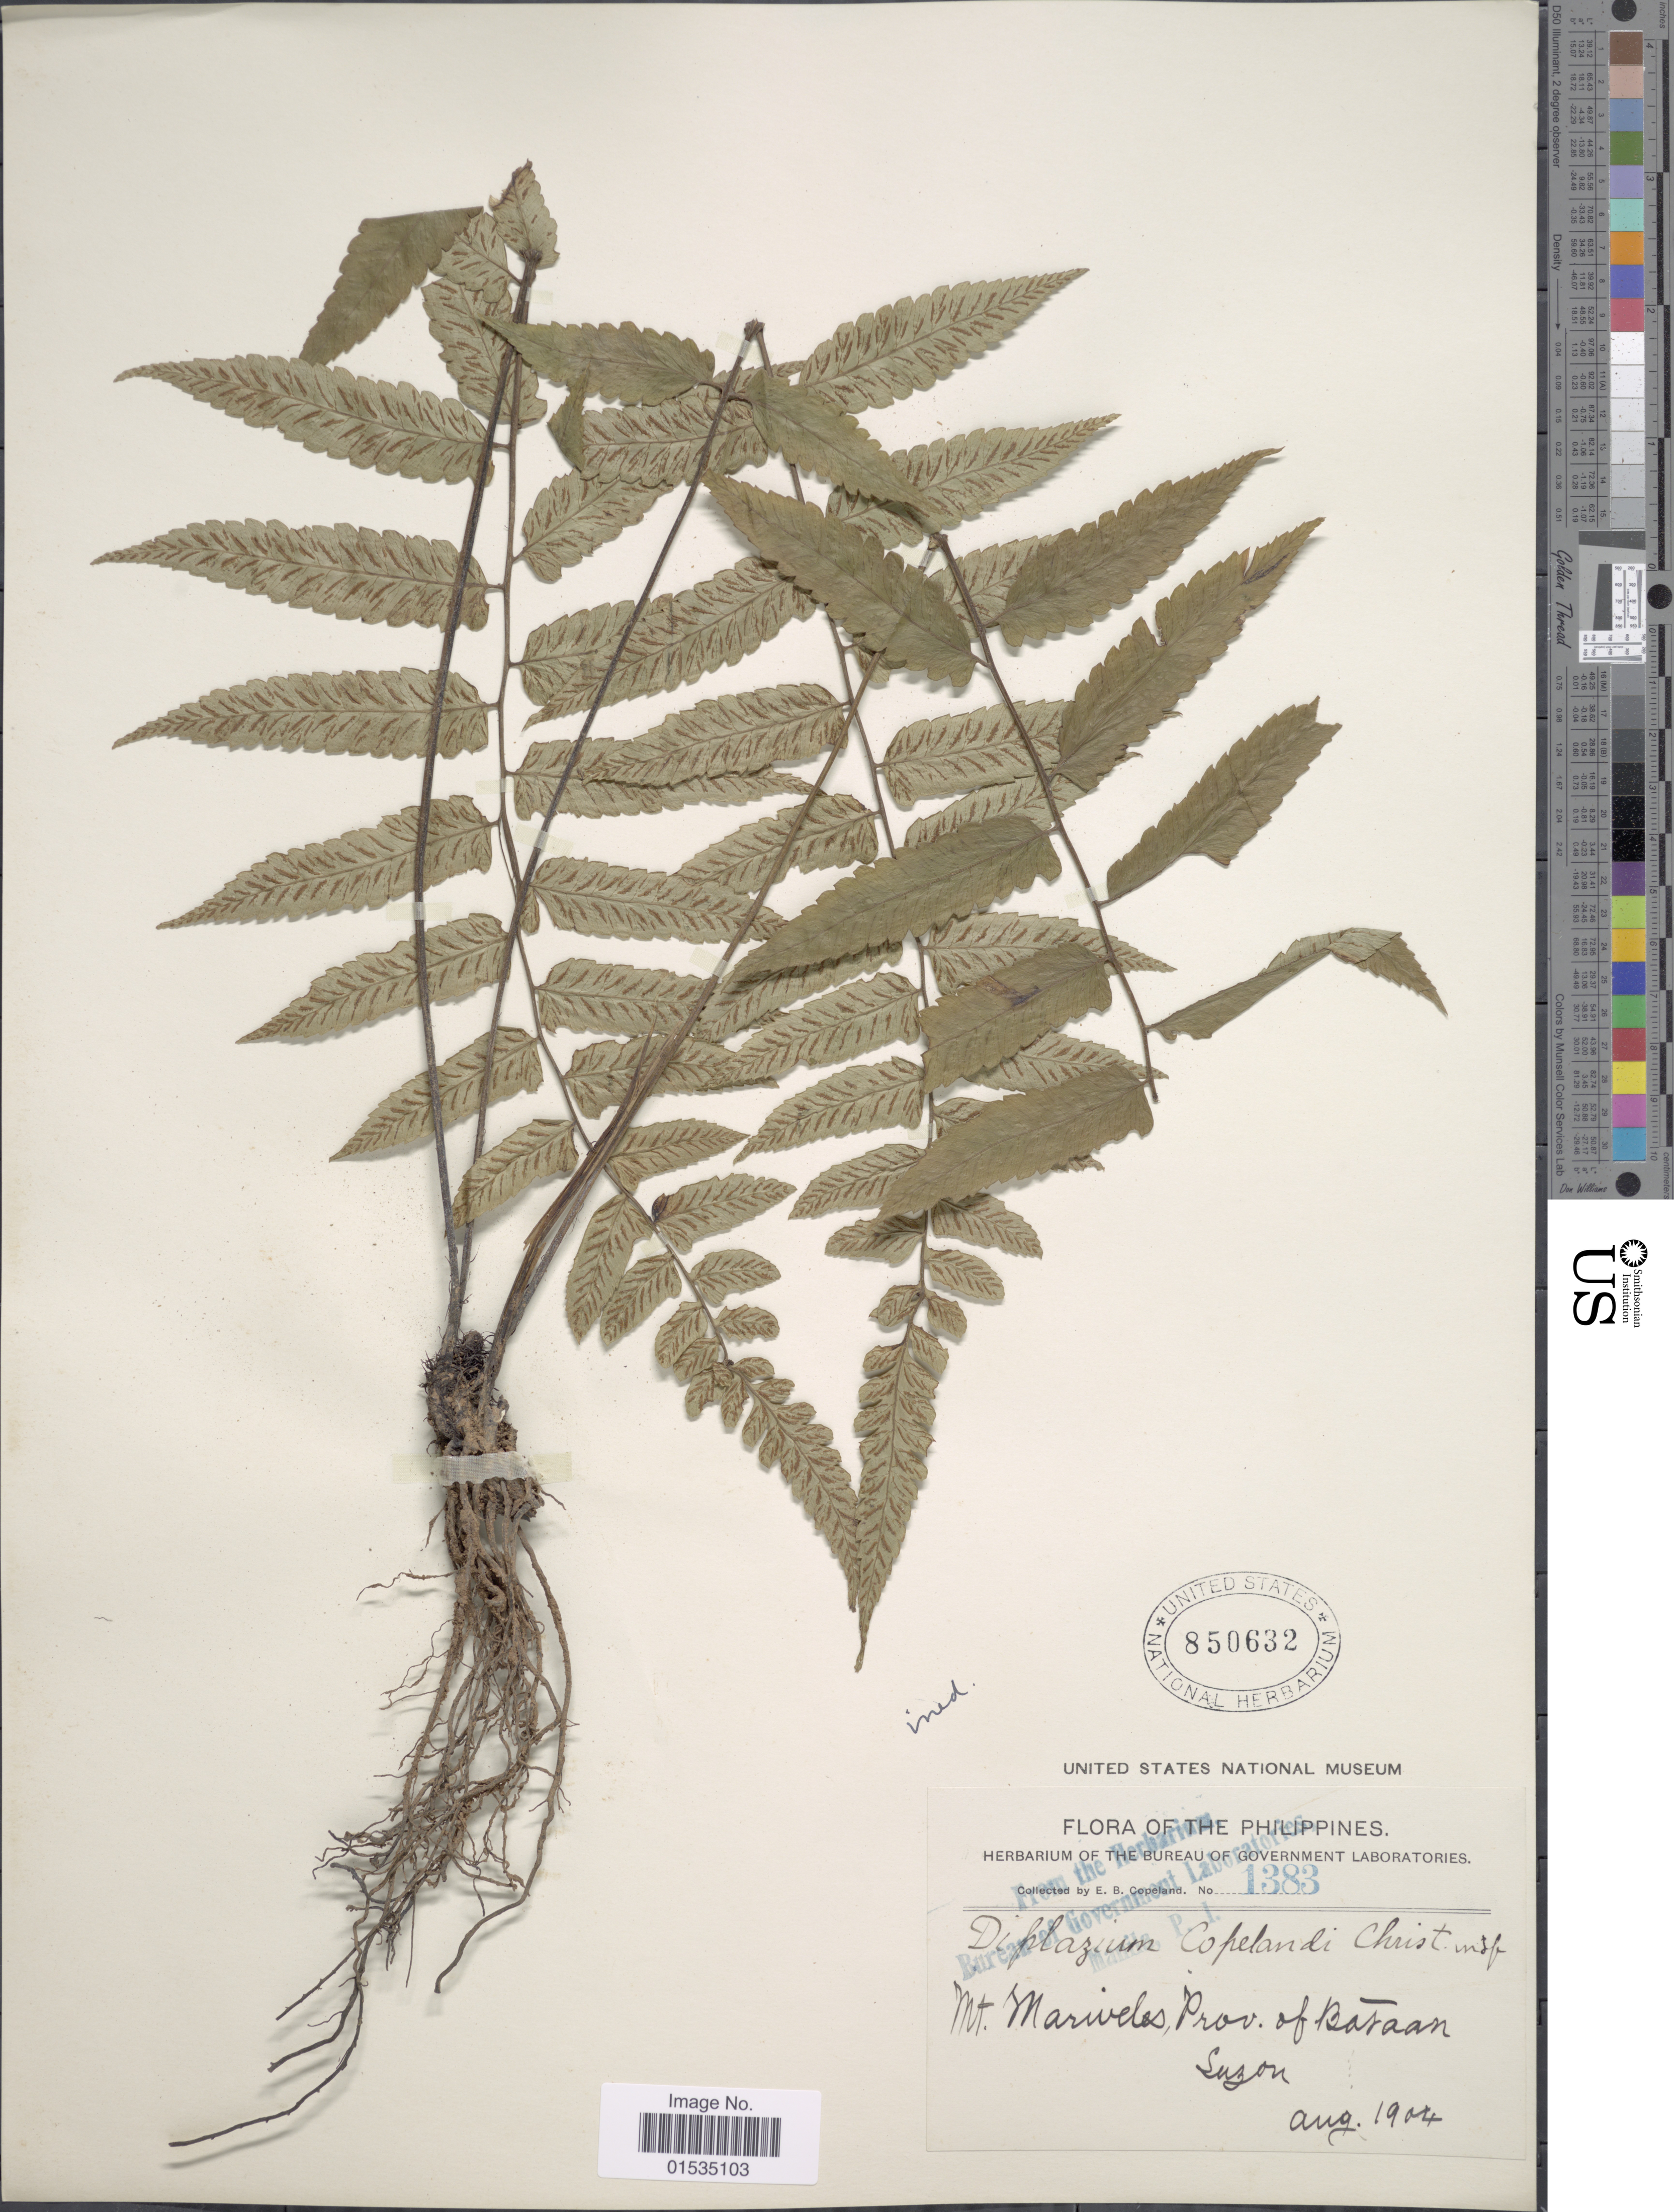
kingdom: Plantae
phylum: Tracheophyta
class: Polypodiopsida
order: Polypodiales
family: Athyriaceae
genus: Diplazium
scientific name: Diplazium petiolare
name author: C. Presl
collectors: E. B. Copeland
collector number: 1383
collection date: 1904-08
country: Philippines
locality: Mt. Mariveles, Province of Bataan, Luzon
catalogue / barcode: US 850632